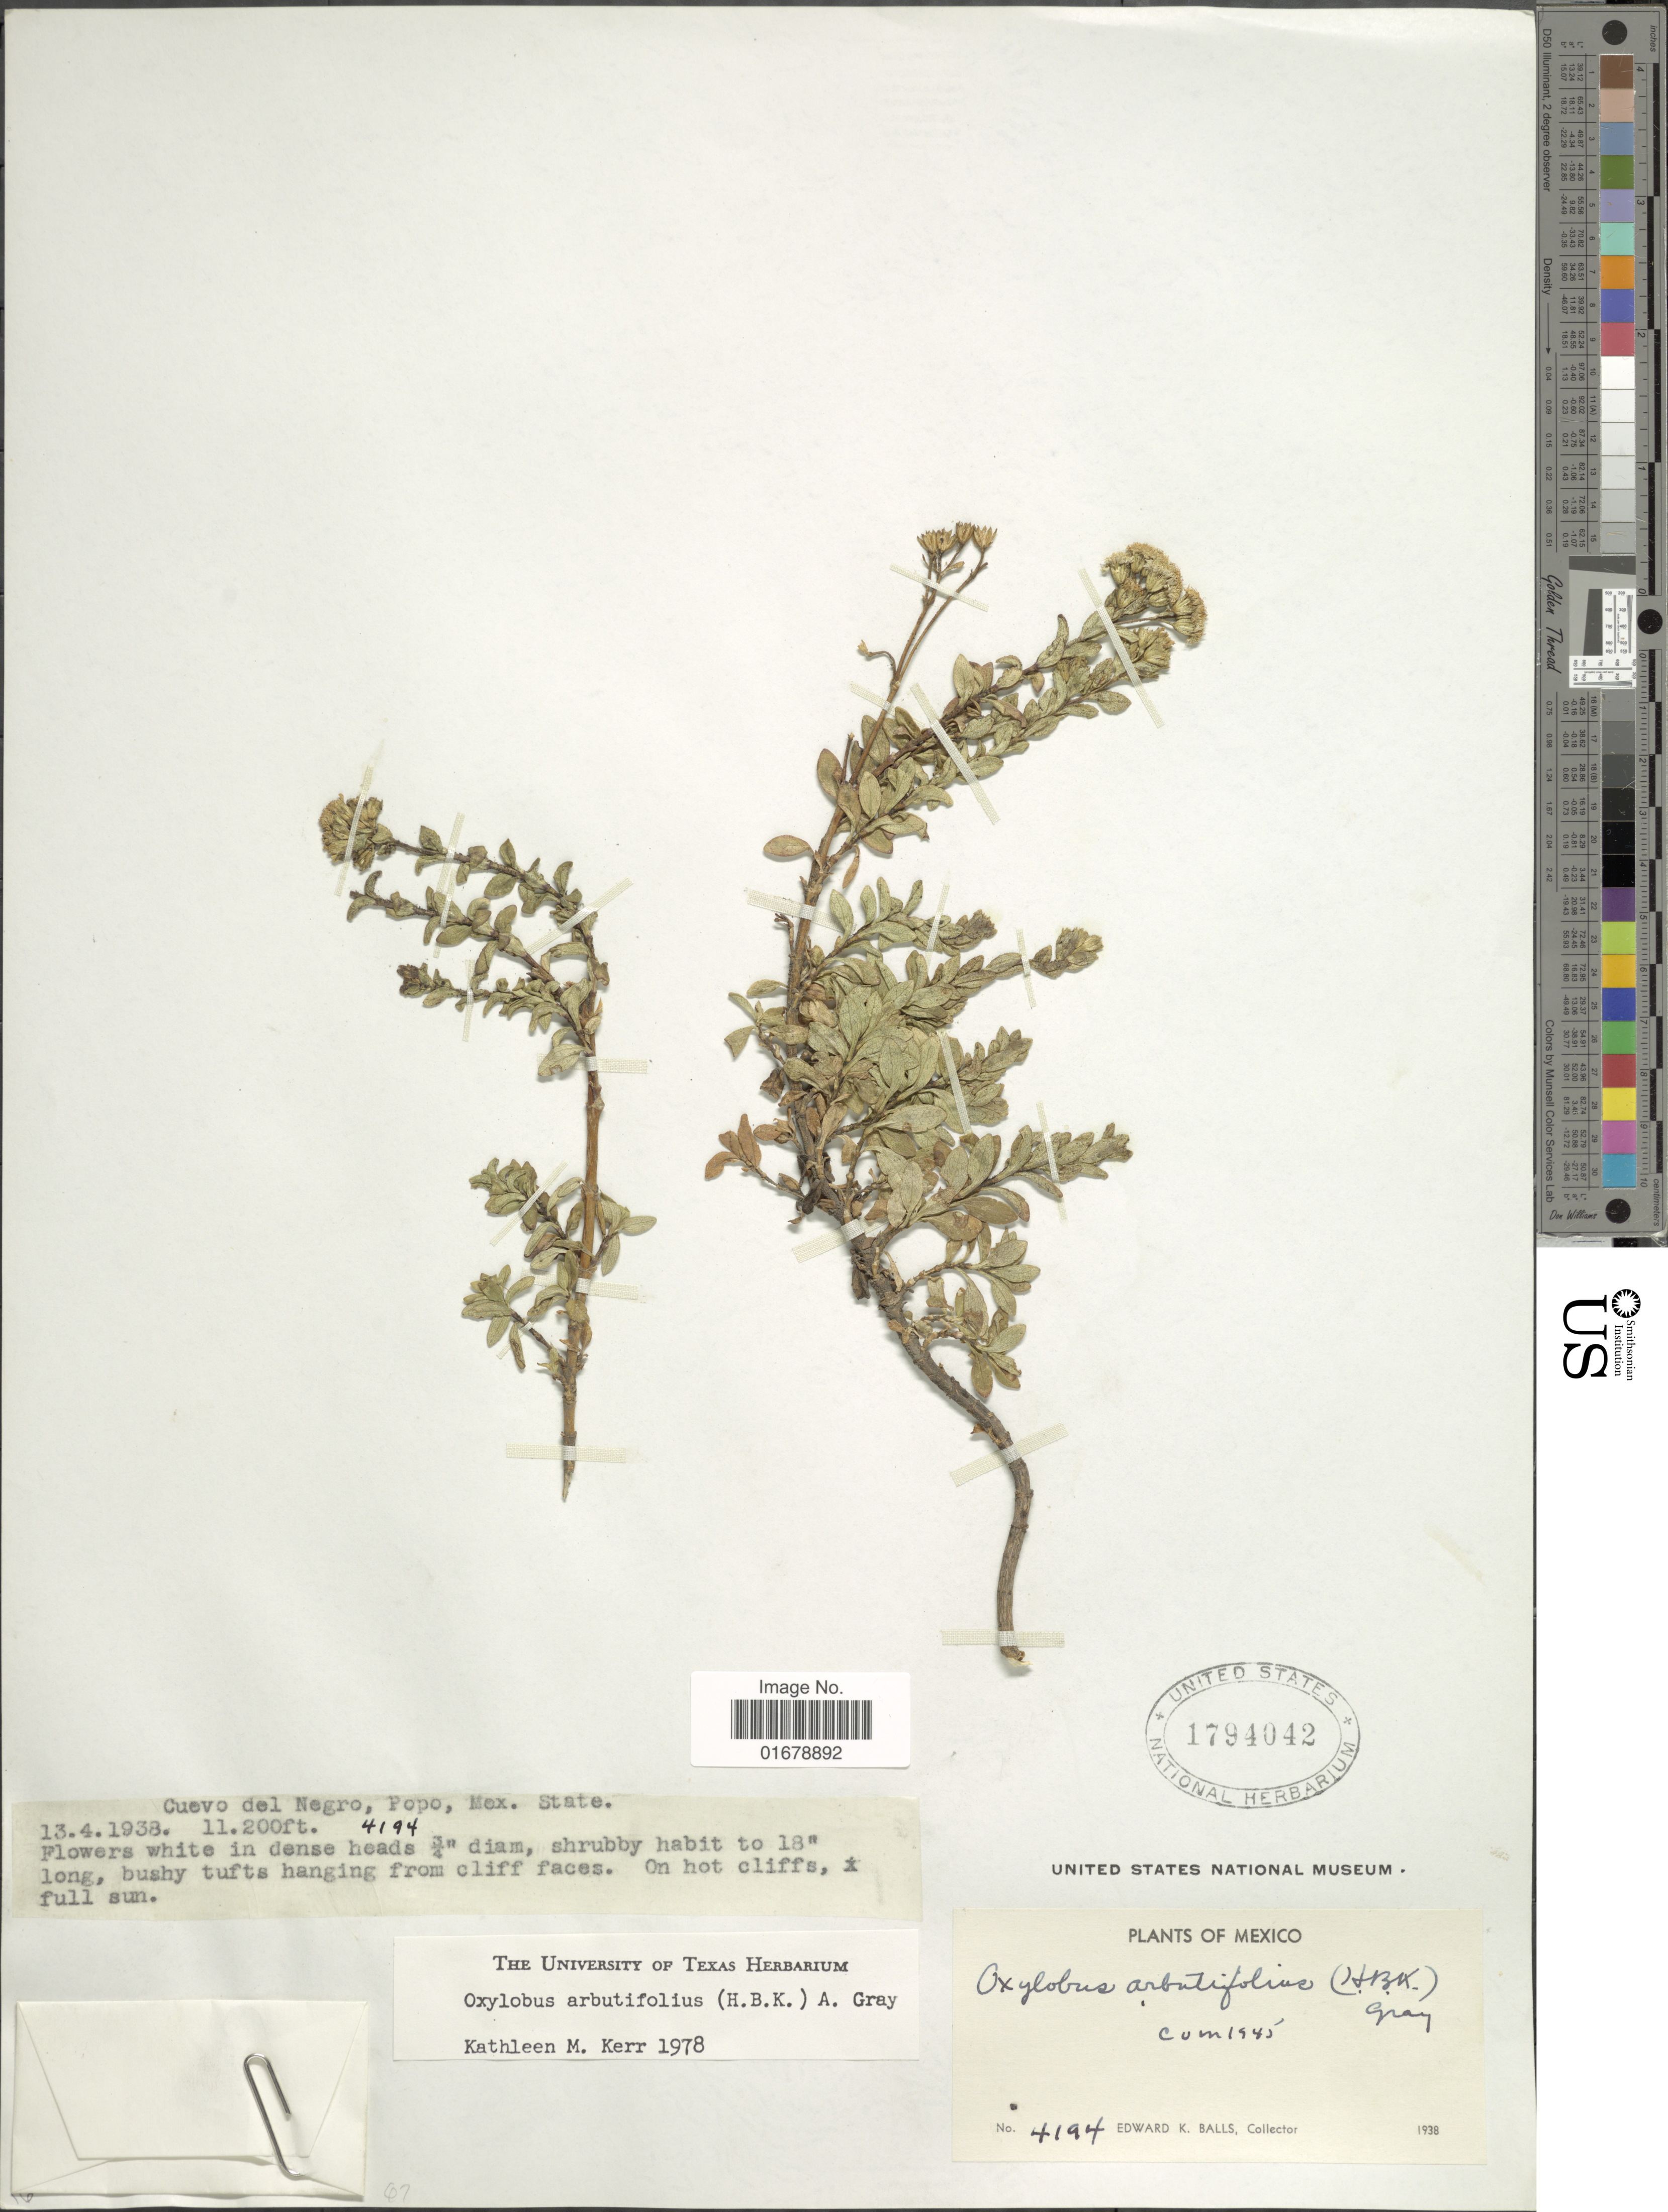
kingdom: Plantae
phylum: Tracheophyta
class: Magnoliopsida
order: Asterales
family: Asteraceae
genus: Oxylobus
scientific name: Oxylobus arbutifolius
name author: (Kunth) A. Gray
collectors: E. K. Balls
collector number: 4194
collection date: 1938-04-13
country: Mexico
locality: México. Cuevo del Negro, Popo, Mex. State. On hot cliffs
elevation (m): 3414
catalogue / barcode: US 1794042